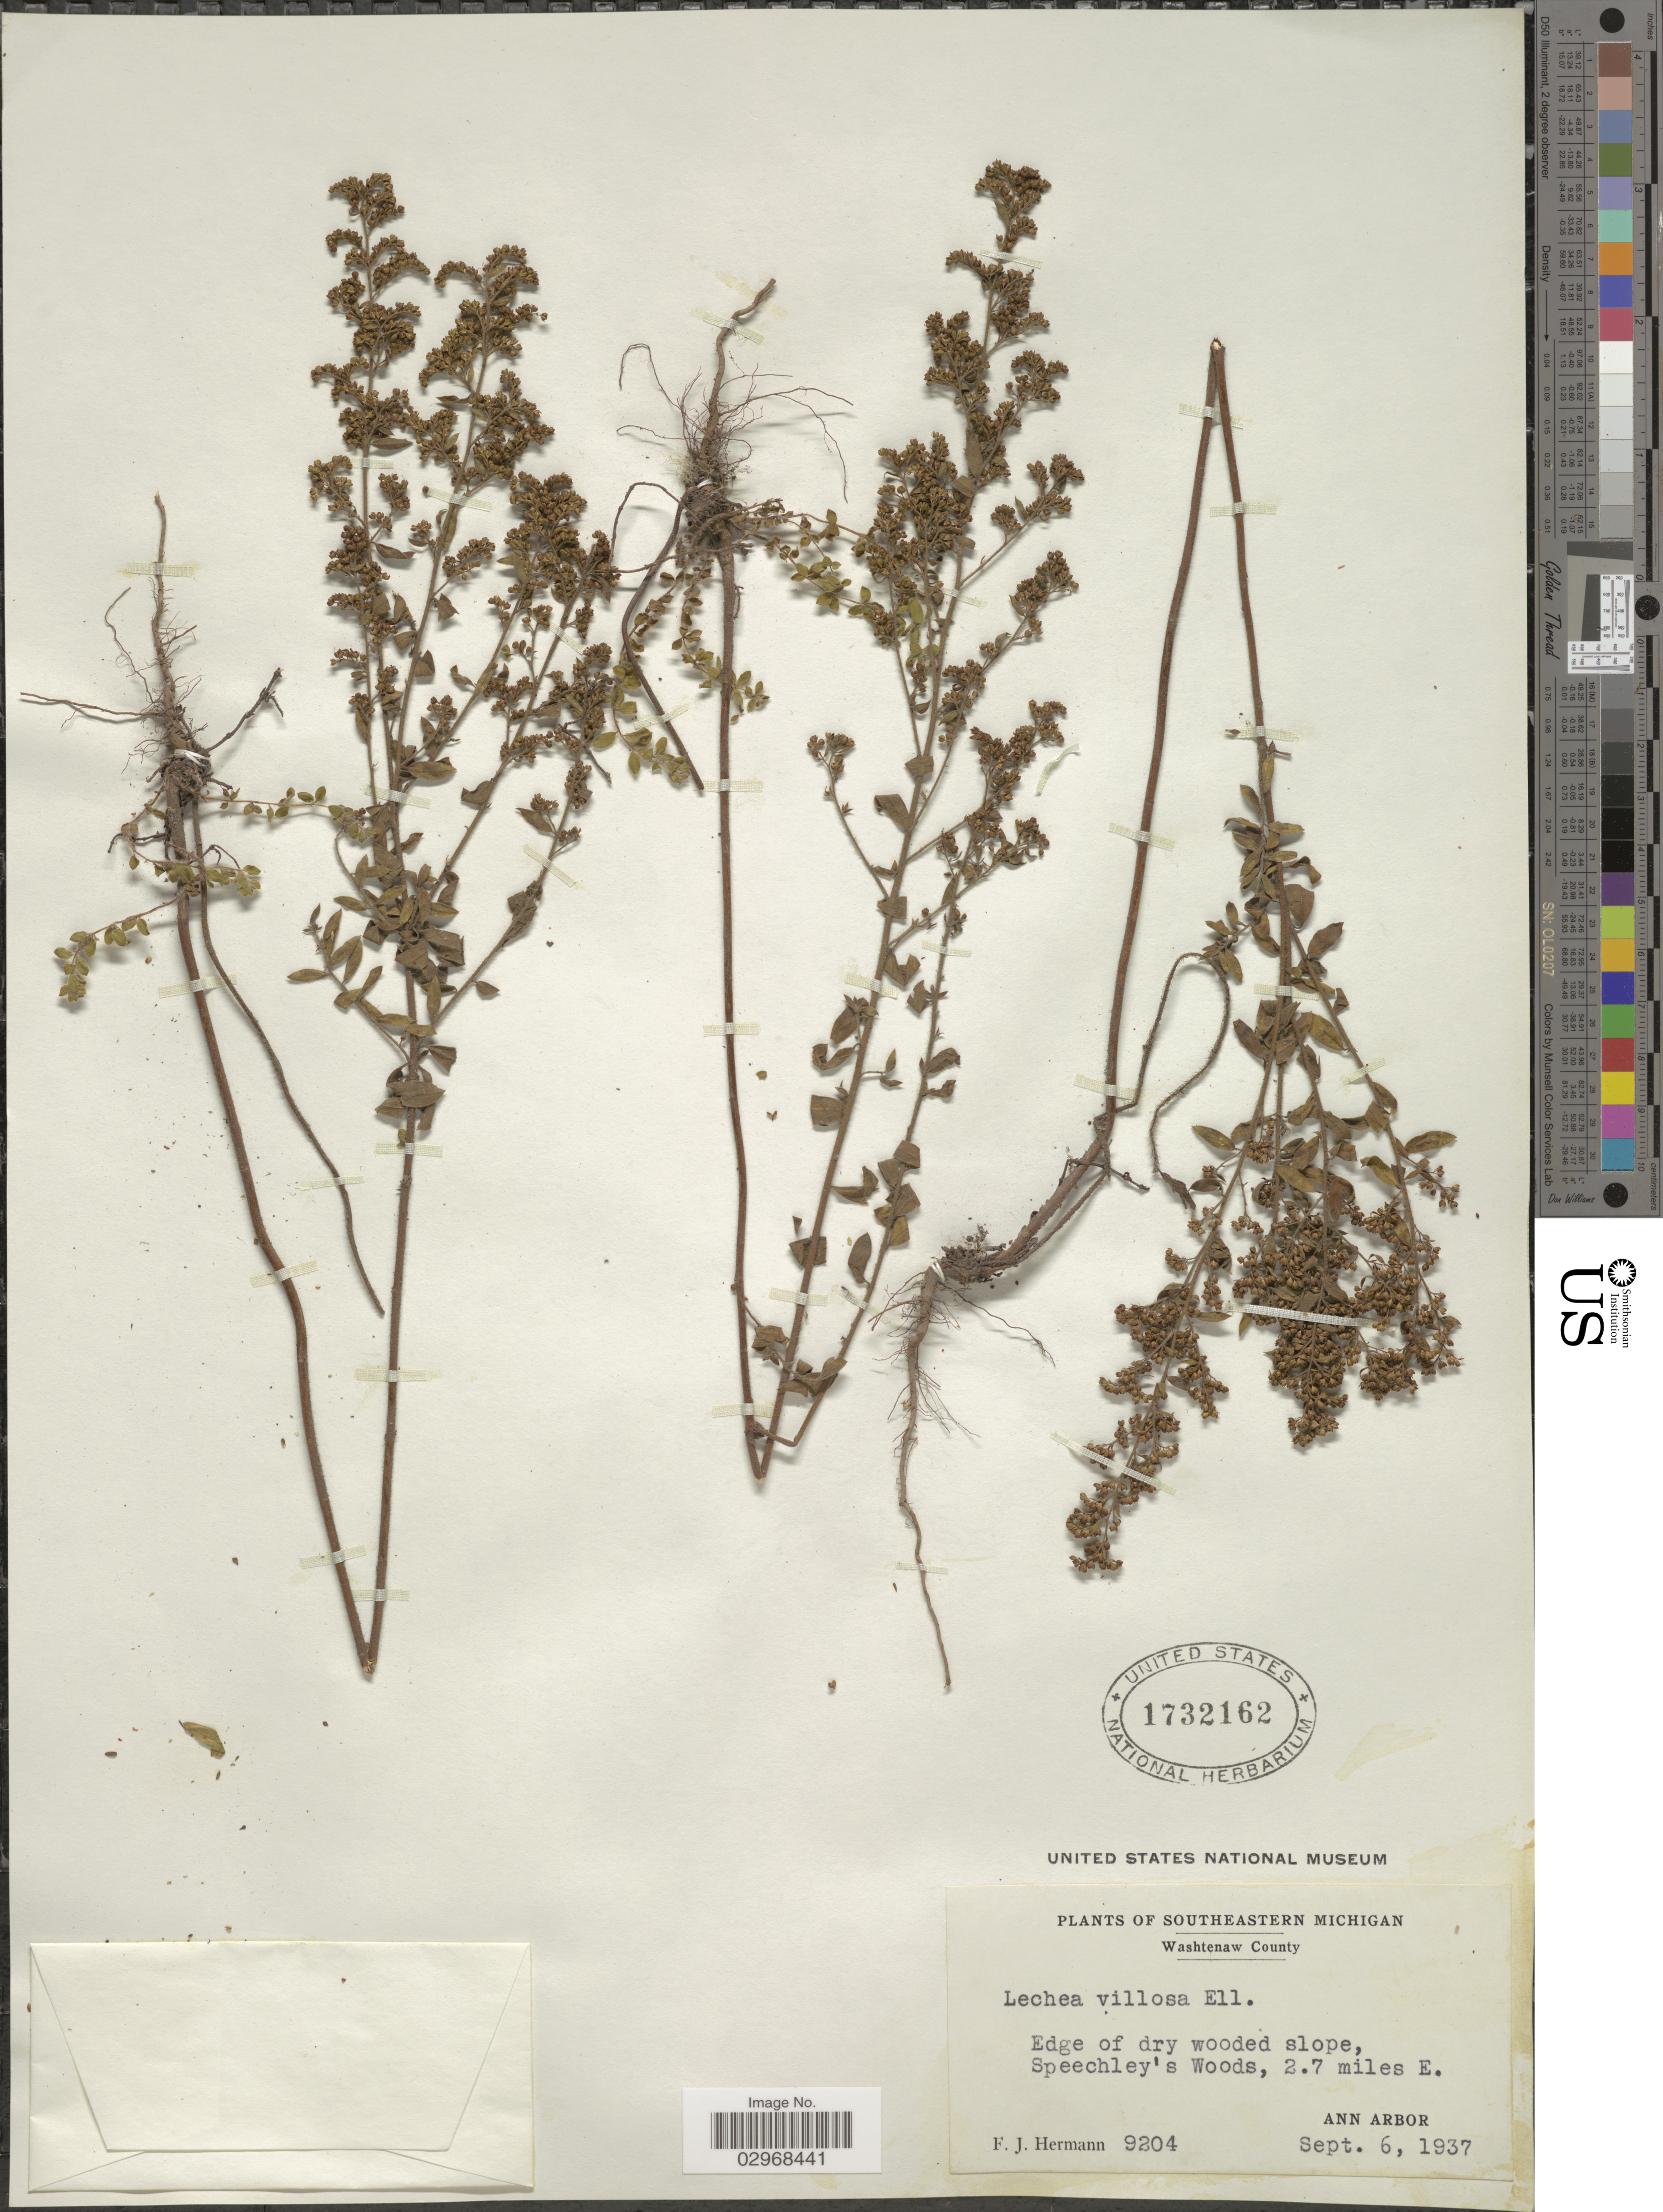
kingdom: Plantae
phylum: Tracheophyta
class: Magnoliopsida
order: Malvales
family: Cistaceae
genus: Lechea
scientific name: Lechea villosa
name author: Elliott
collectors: F. J. Hermann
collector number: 9204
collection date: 1937-09-06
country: United States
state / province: Michigan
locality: Southeastern Michigan, Washtenaw County, Edge of dry wooded slope, Speechley's Woods, 2.7 miles E. Ann Arbor.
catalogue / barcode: US 1732162